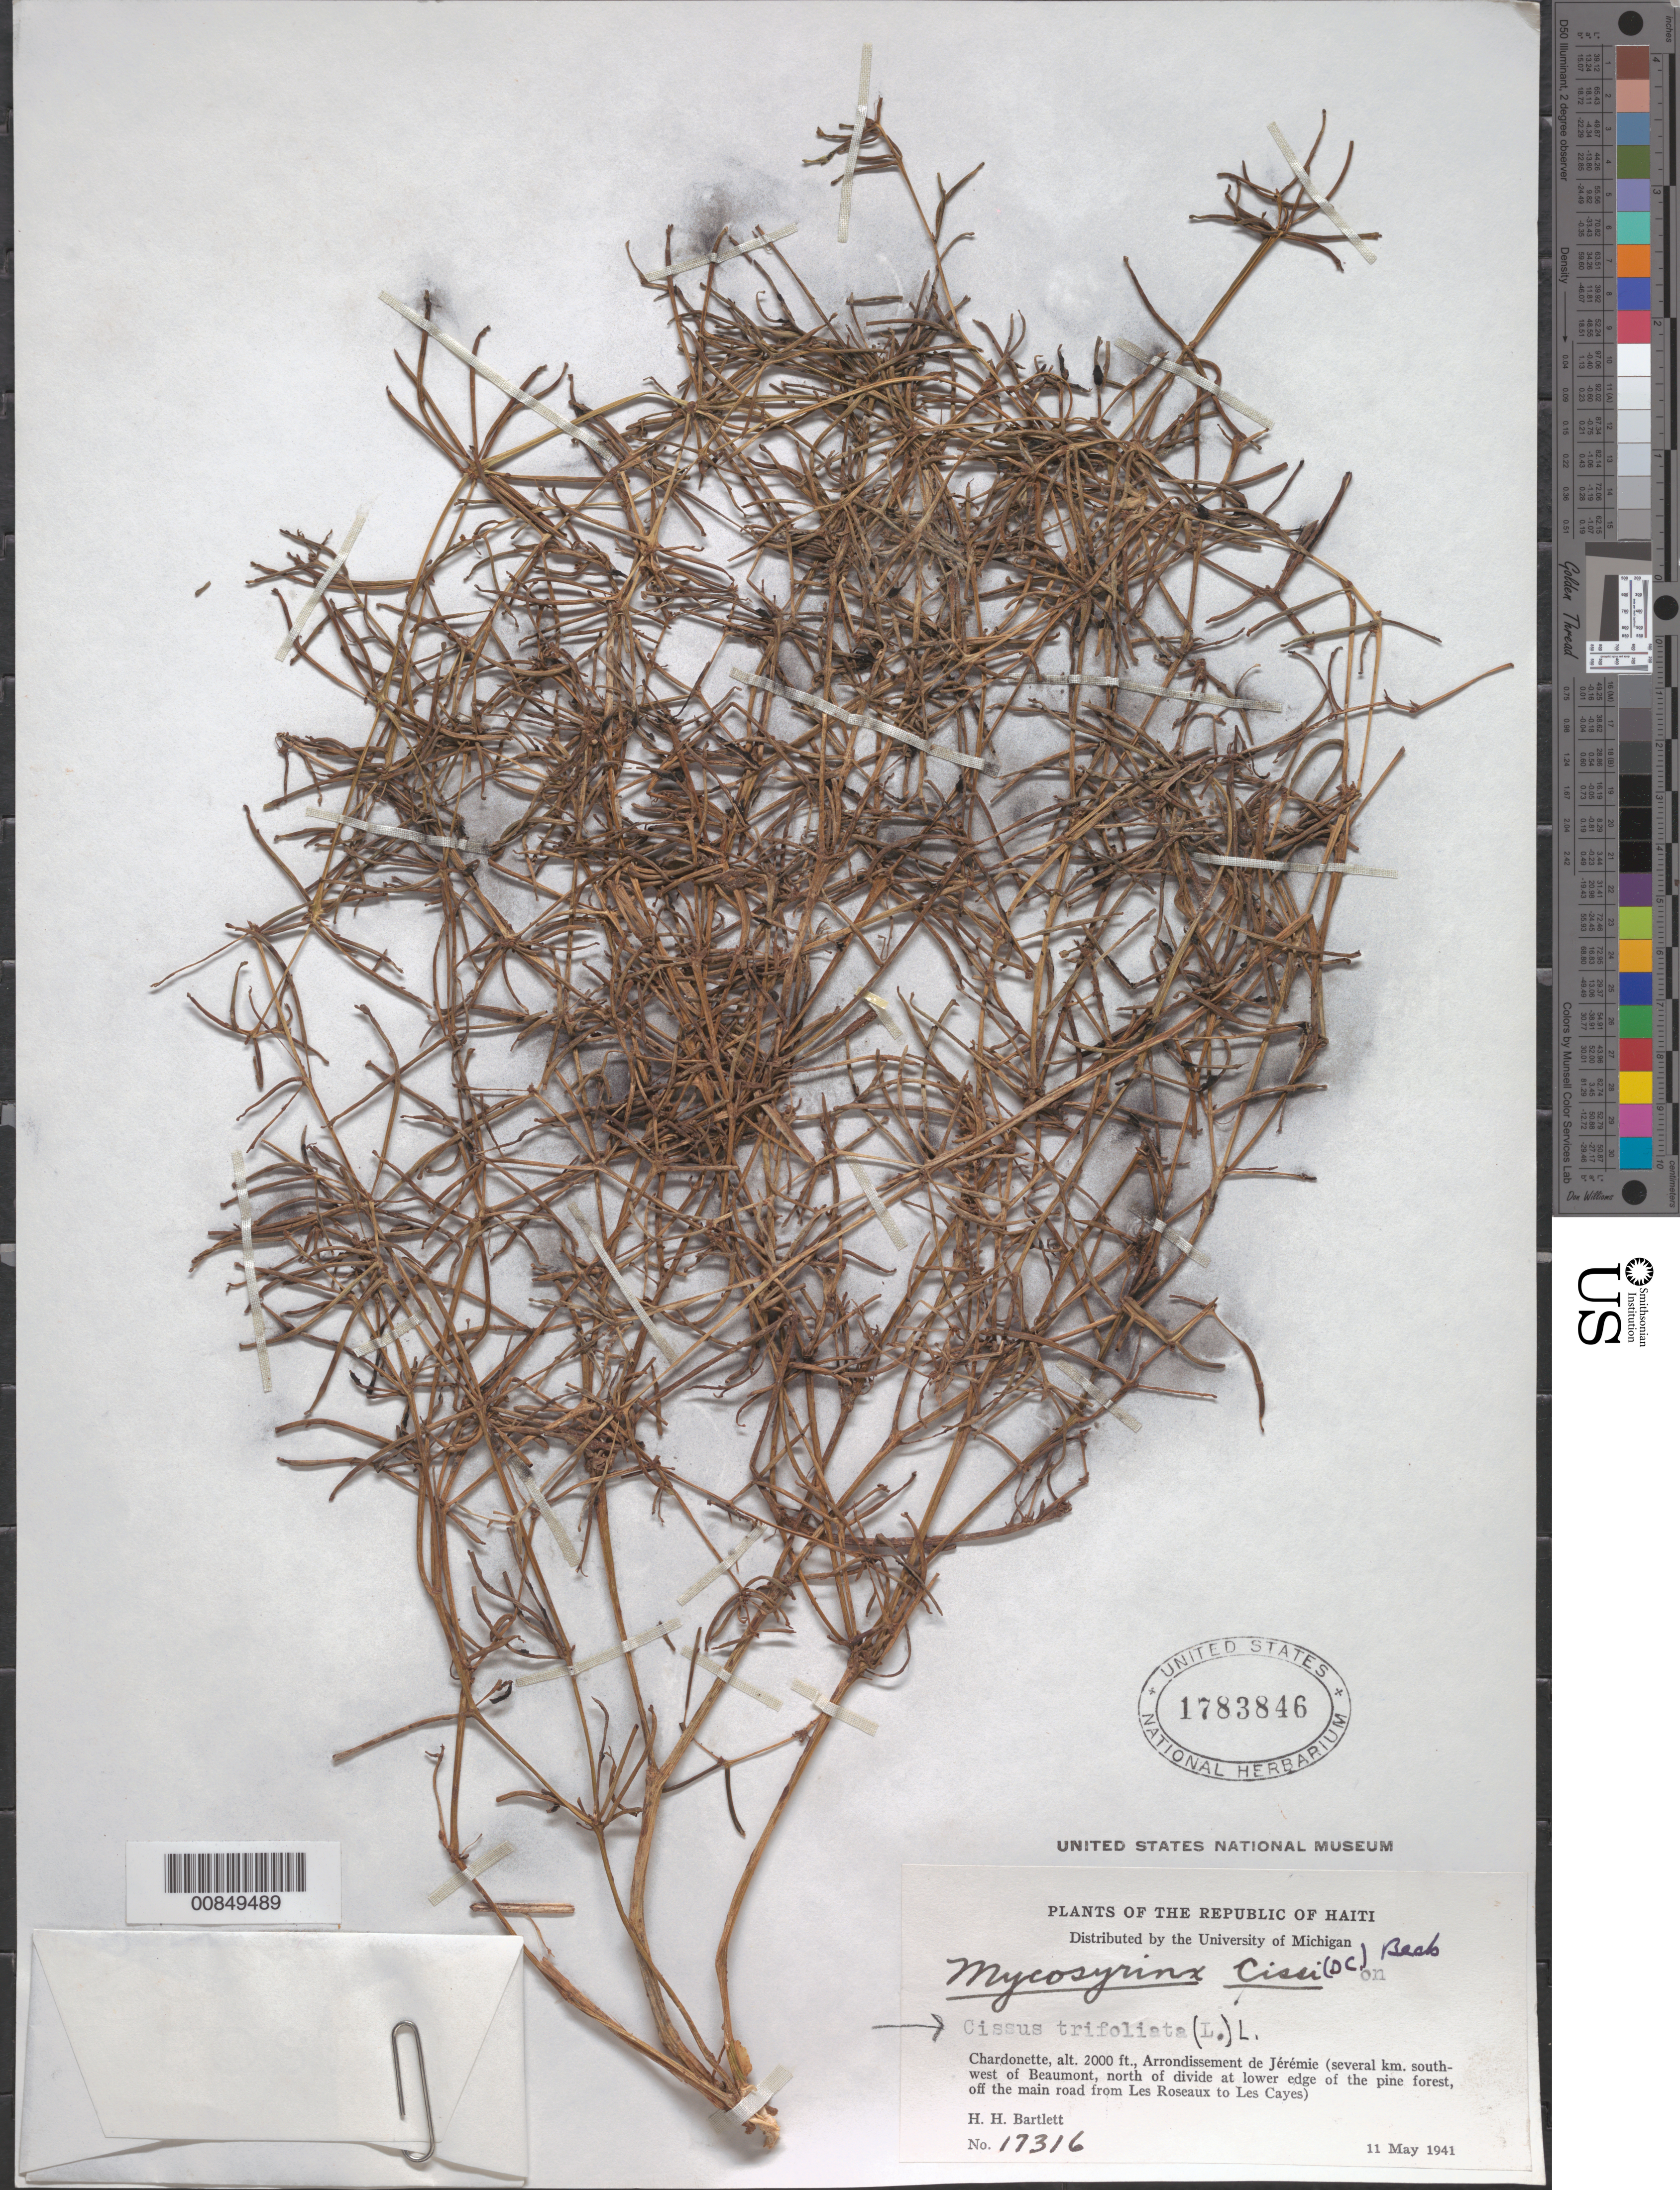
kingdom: Plantae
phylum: Tracheophyta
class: Magnoliopsida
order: Vitales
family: Vitaceae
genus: Cissus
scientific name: Cissus trifoliata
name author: (L.) L.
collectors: H. H. Bartlett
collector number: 17316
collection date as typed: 11 May 1941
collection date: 1941-05-11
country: Haiti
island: Hispaniola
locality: Chardonette, Arrondissement de Jérémie (several km. southwest of Beaumont, north of divide at lower edge of the pine forest, off the main road from Les Roseaux to Les Cayes)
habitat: Lower edge of pine forest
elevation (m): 610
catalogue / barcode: US 1783846